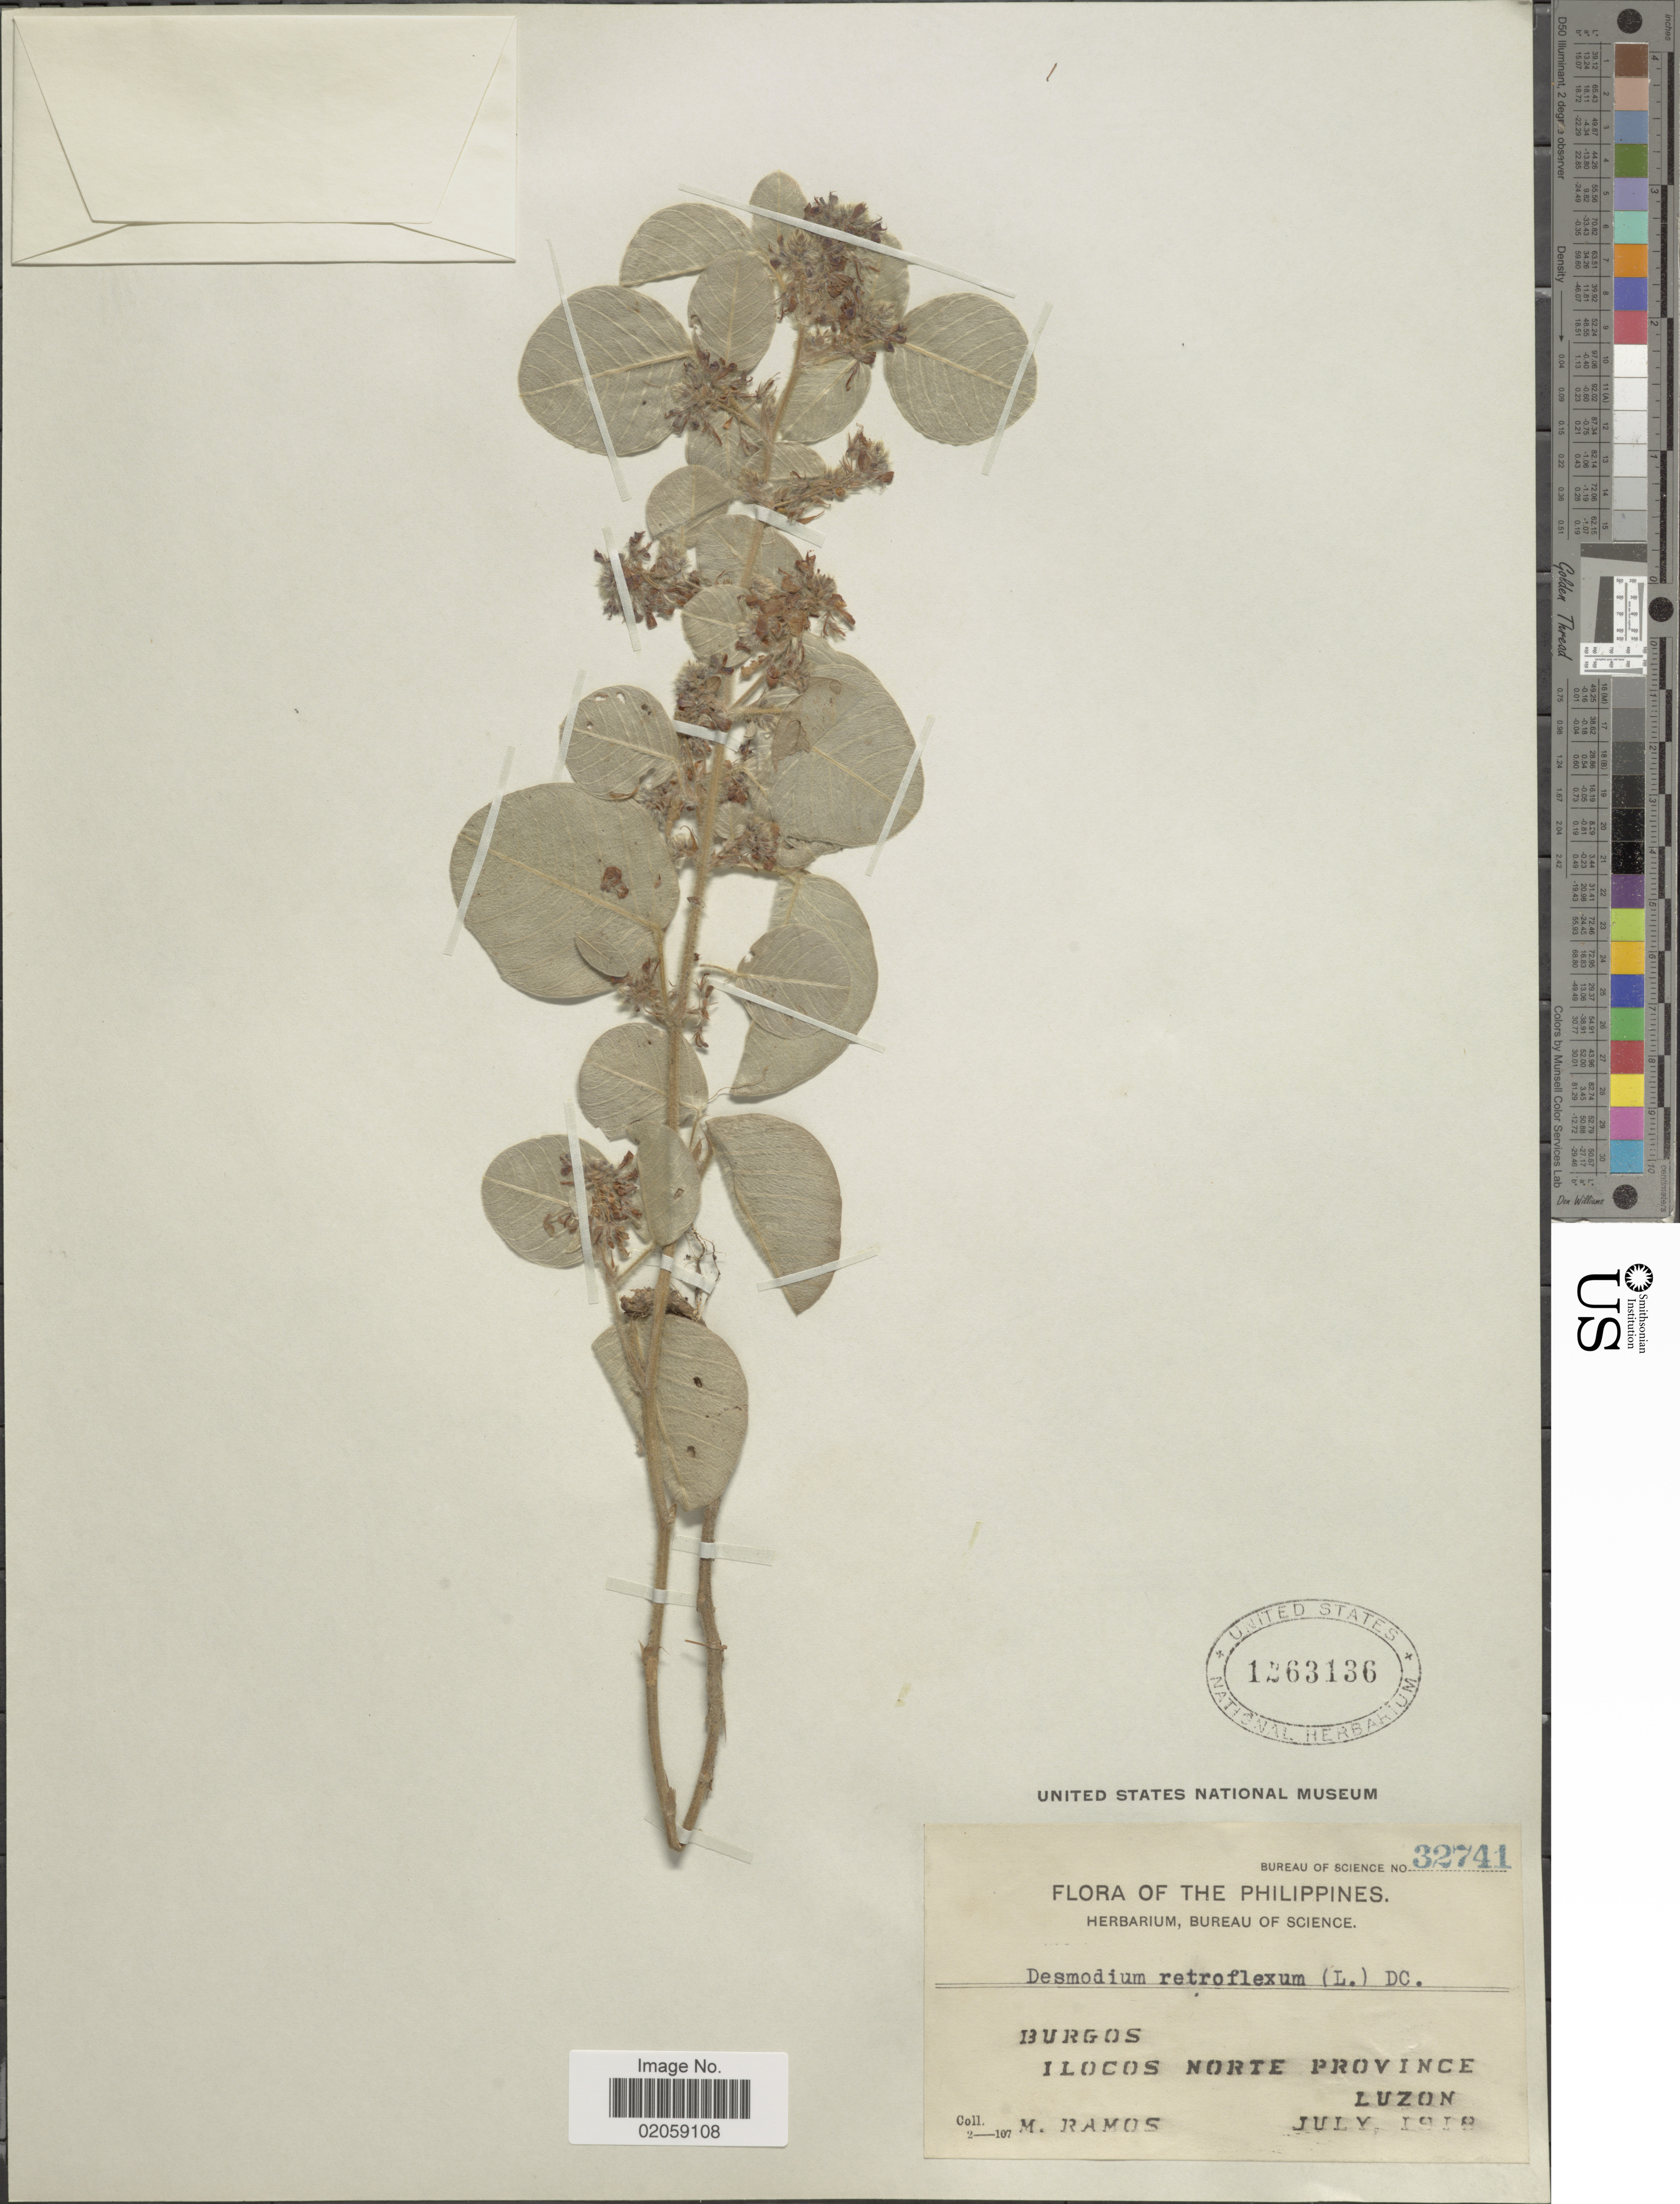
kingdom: Plantae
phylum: Tracheophyta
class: Magnoliopsida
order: Fabales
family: Fabaceae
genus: Grona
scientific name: Grona styracifolia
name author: (Osbeck) H. Ohashi & K. Ohashi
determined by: Strong, Mark T., (BOT), Smithsonian Institution - National Museum of Natural History (UNITED STATES)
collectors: M. Ramos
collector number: Bureau of Science 32741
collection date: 1918-07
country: Philippines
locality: Burgos. Ilocos Norte Province. Luzon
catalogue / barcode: US 1263136